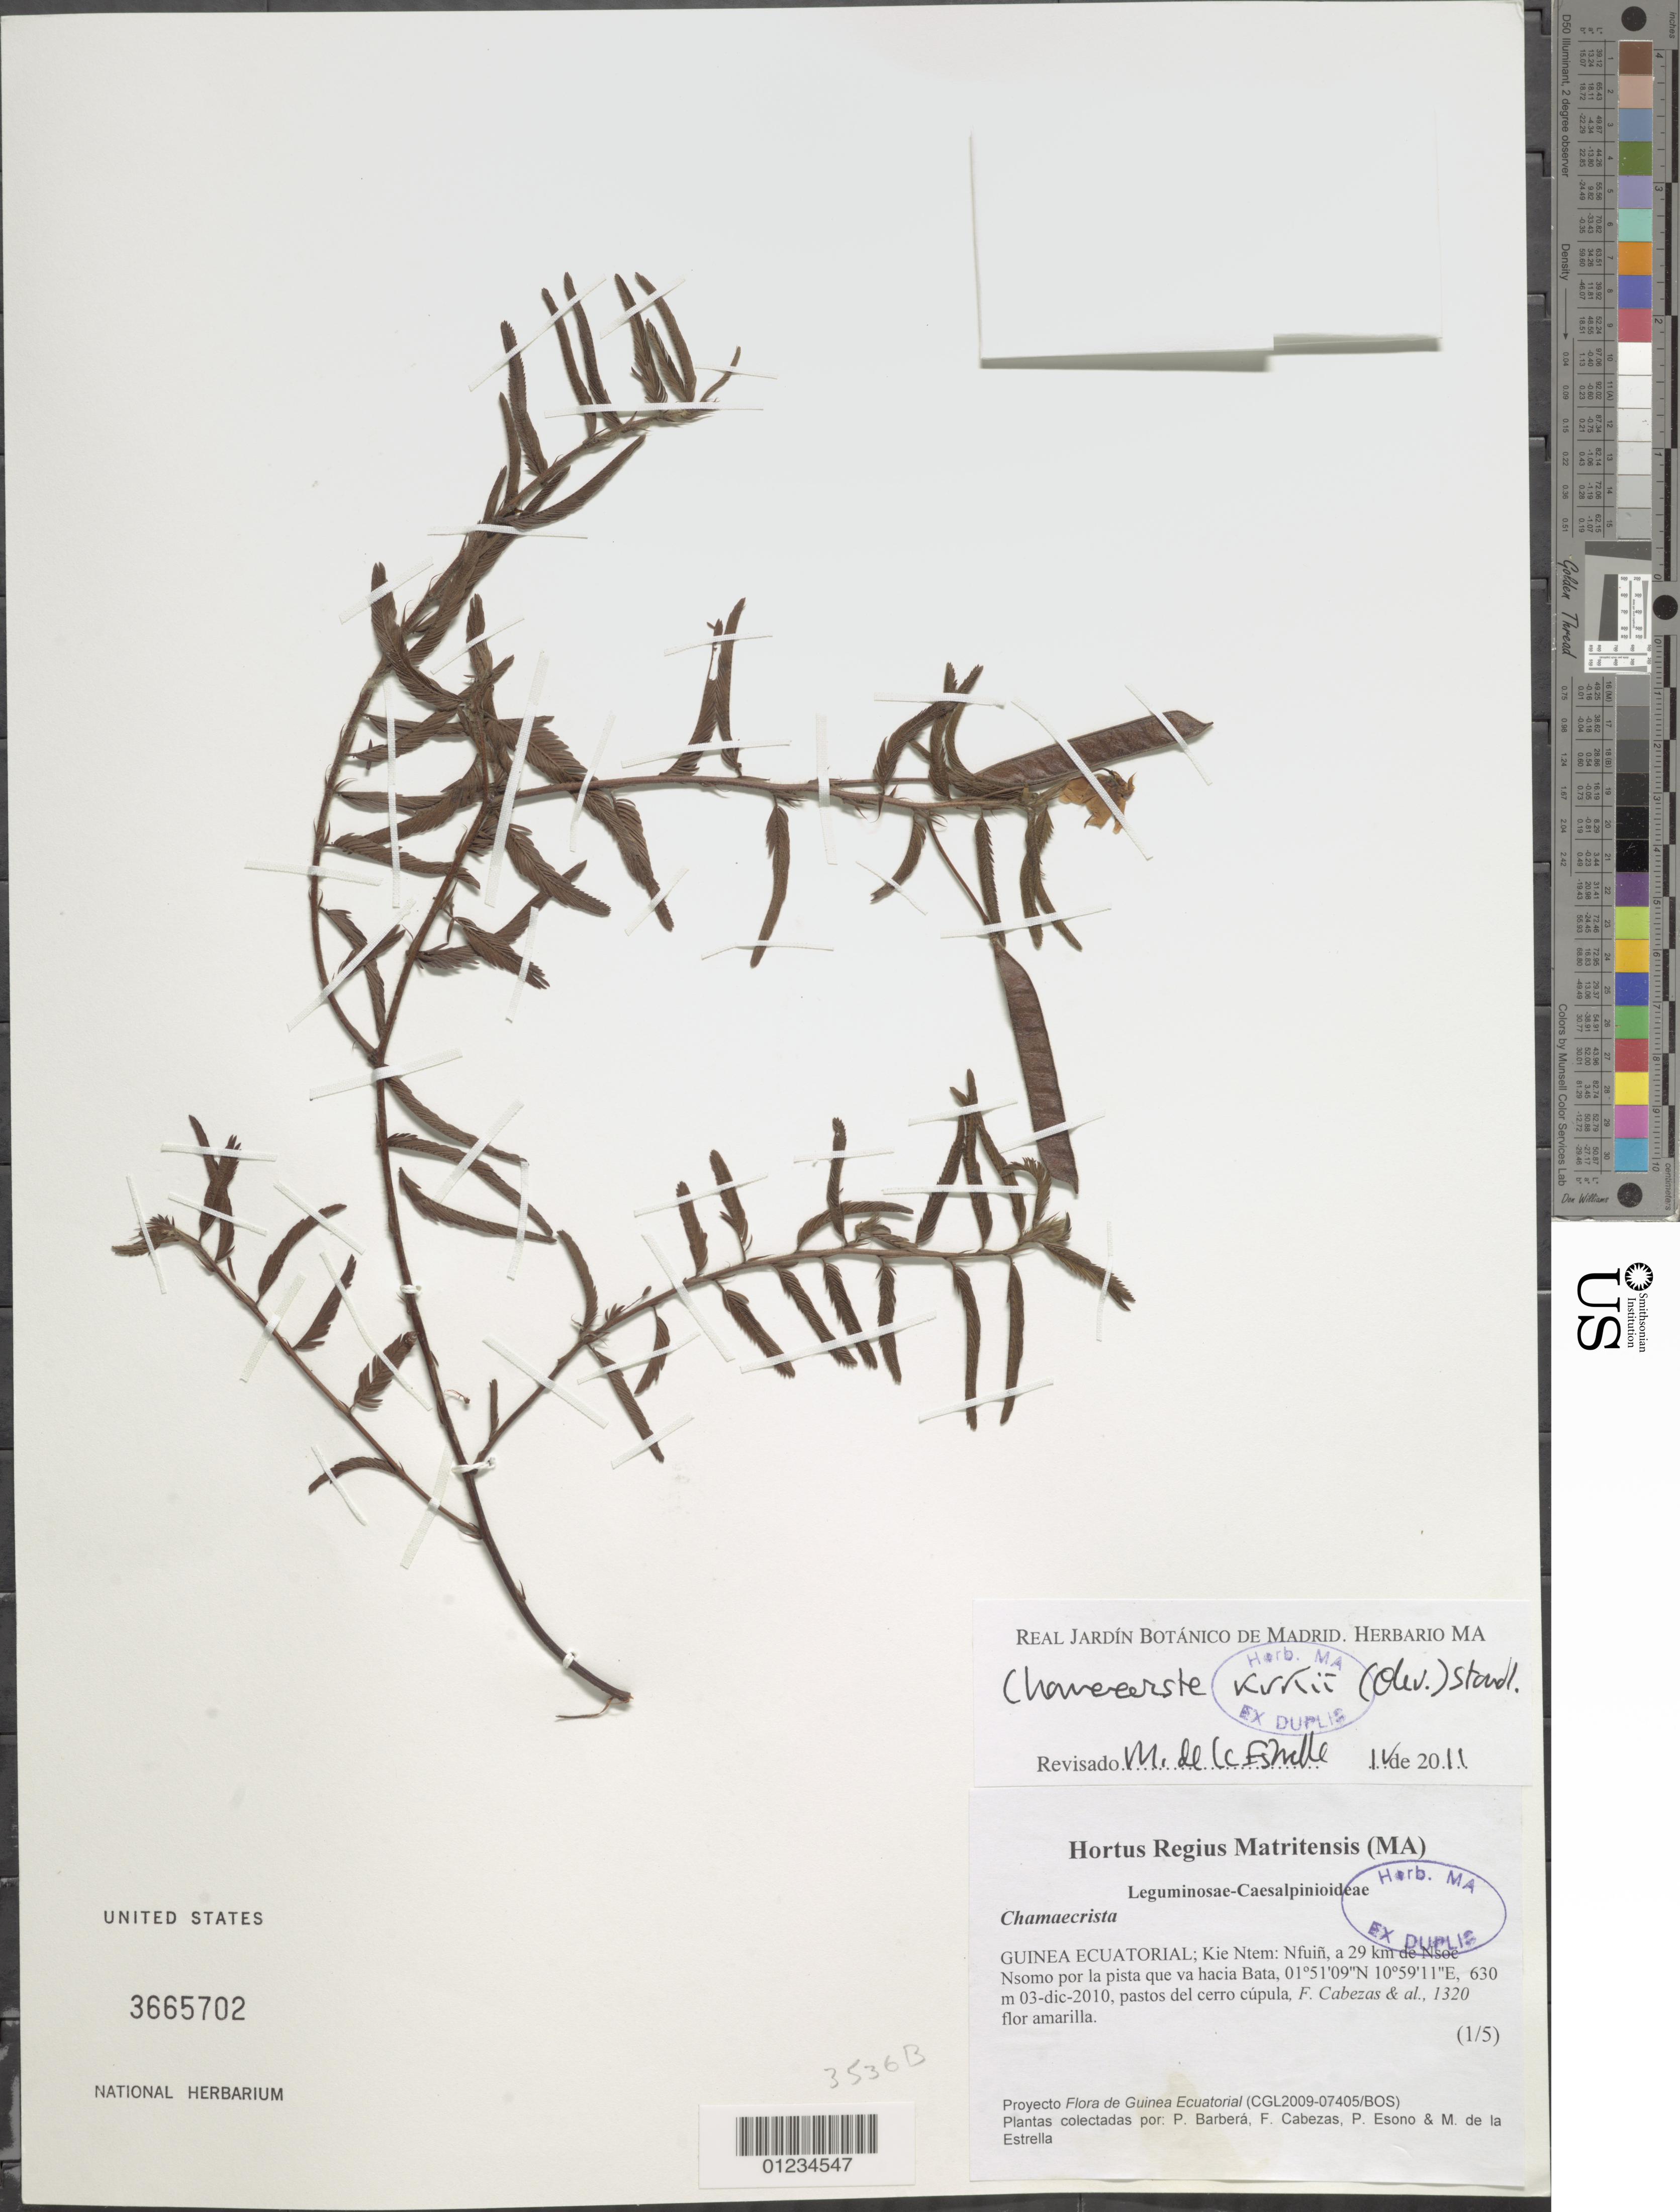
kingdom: Plantae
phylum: Tracheophyta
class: Magnoliopsida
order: Fabales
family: Fabaceae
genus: Chamaecrista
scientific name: Chamaecrista kirkii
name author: (Oliv.) Standl.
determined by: de la Estrella, M.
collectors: F. Cabezas, P. Barberá, P. Esono & M. de la Estrella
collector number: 1320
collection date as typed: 03-dic-2010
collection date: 2010-12-03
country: Equatorial Guinea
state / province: Kie-Ntem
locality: Nfuin, a 29 km de Nsoc Nsomo por la pista que va hacia Bata. Pastos del cerro cupula.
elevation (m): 630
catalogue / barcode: US 3665702